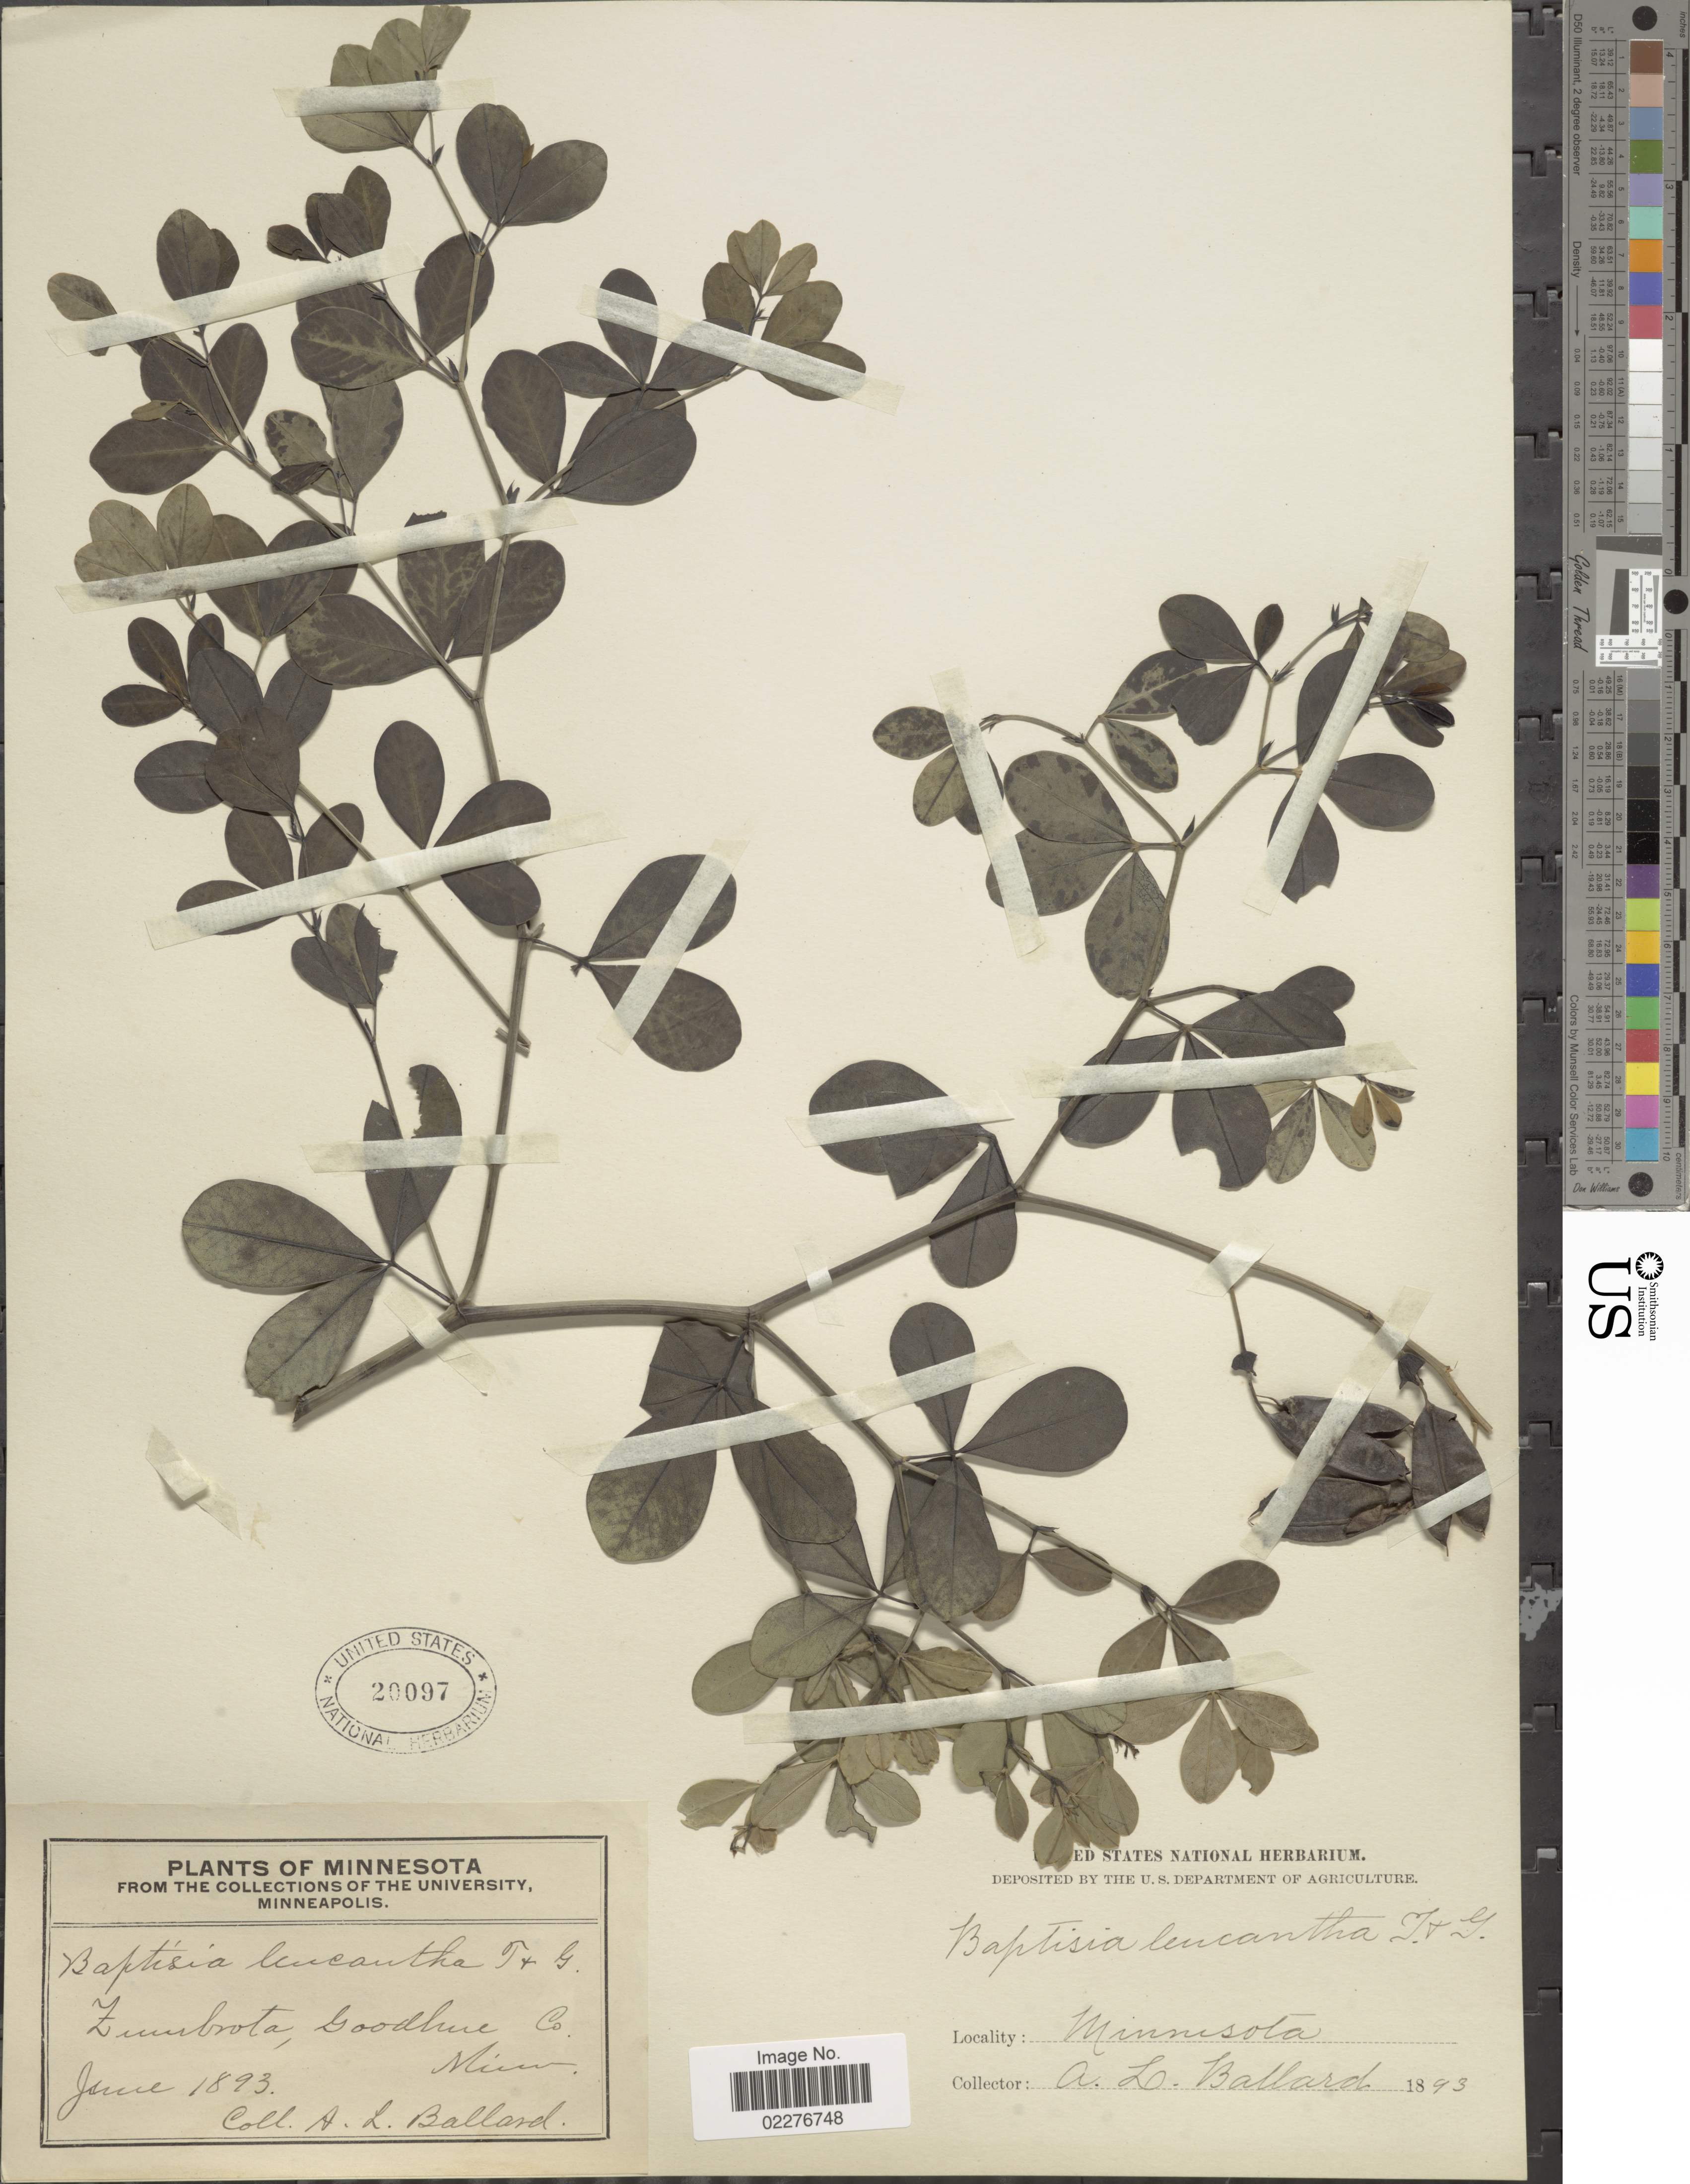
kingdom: Plantae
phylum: Tracheophyta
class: Magnoliopsida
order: Fabales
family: Fabaceae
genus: Baptisia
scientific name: Baptisia leucantha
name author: Torr. & A. Gray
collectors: A. L. Ballard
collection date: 1893-06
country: United States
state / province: Minnesota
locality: Zumbrota, Goodhue Co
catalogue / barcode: US 20097